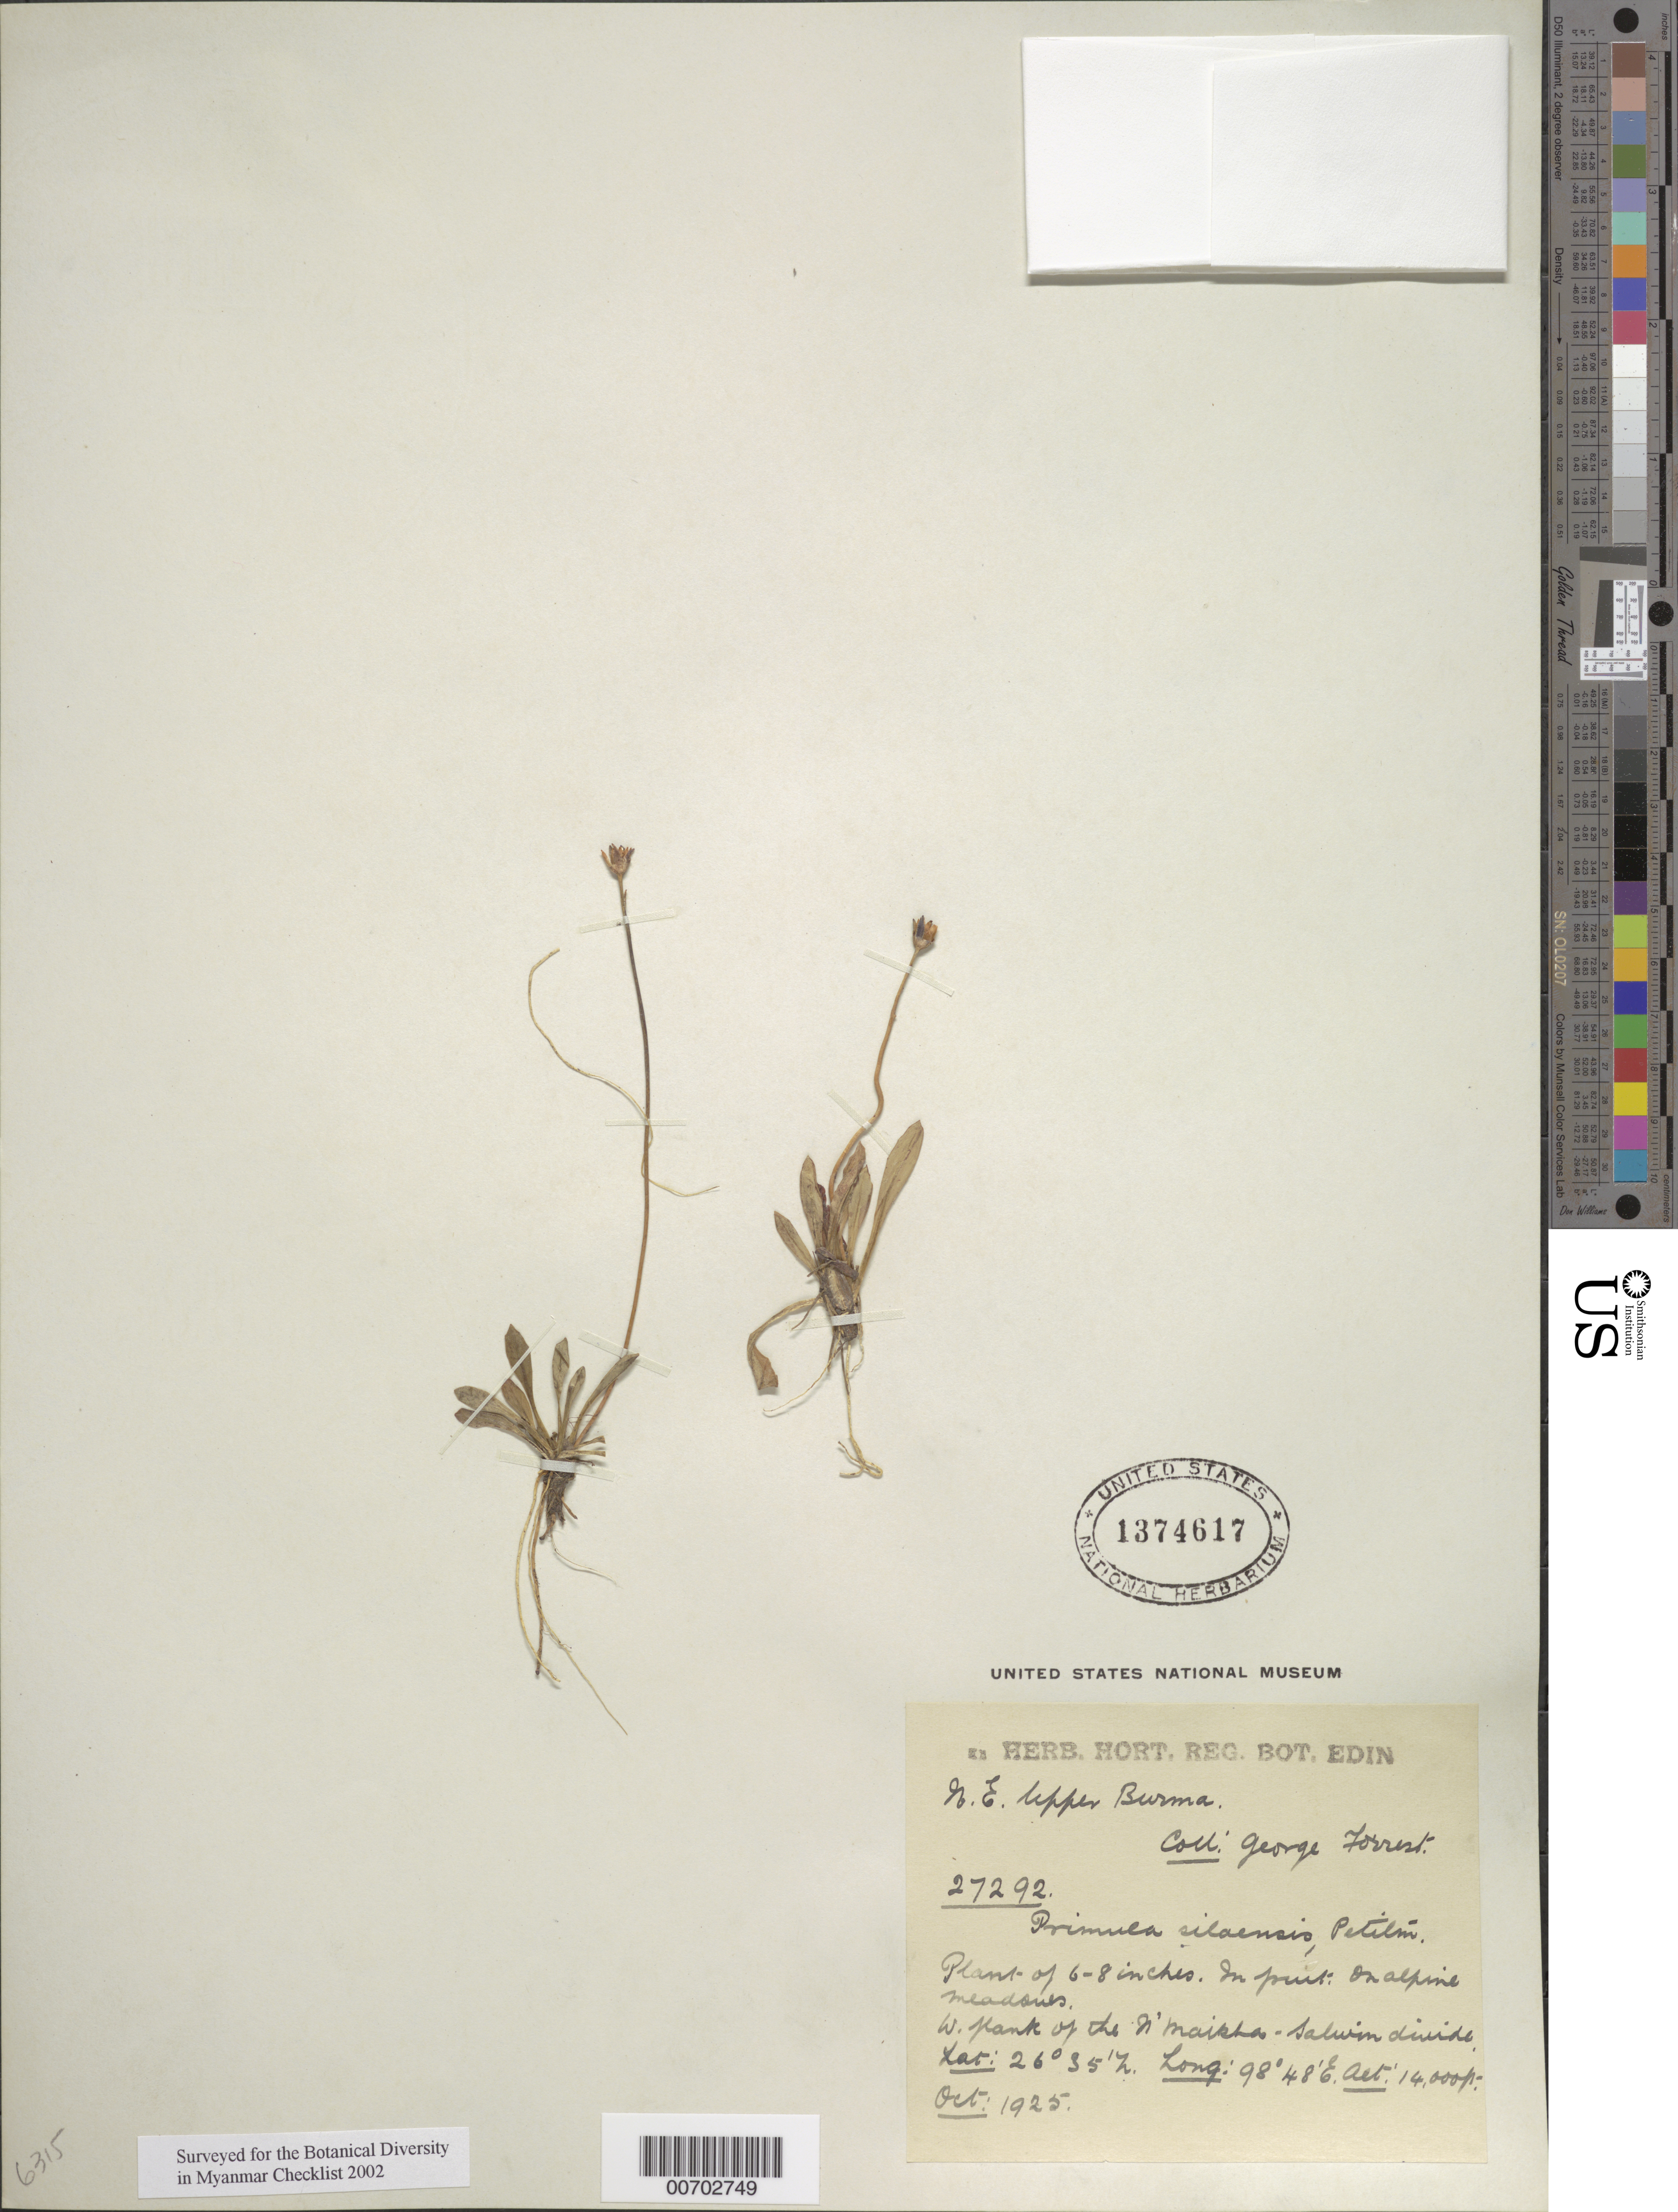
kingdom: Plantae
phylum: Tracheophyta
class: Magnoliopsida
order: Ericales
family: Primulaceae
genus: Primula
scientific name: Primula silaensis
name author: Petitm.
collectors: G. Forrest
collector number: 27292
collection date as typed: Oct 1925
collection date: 1925-10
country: Myanmar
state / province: Kachin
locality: N'Maikha-Salwin Divide, W flank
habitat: Alpine meadows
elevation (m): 4267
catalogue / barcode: US 1374617